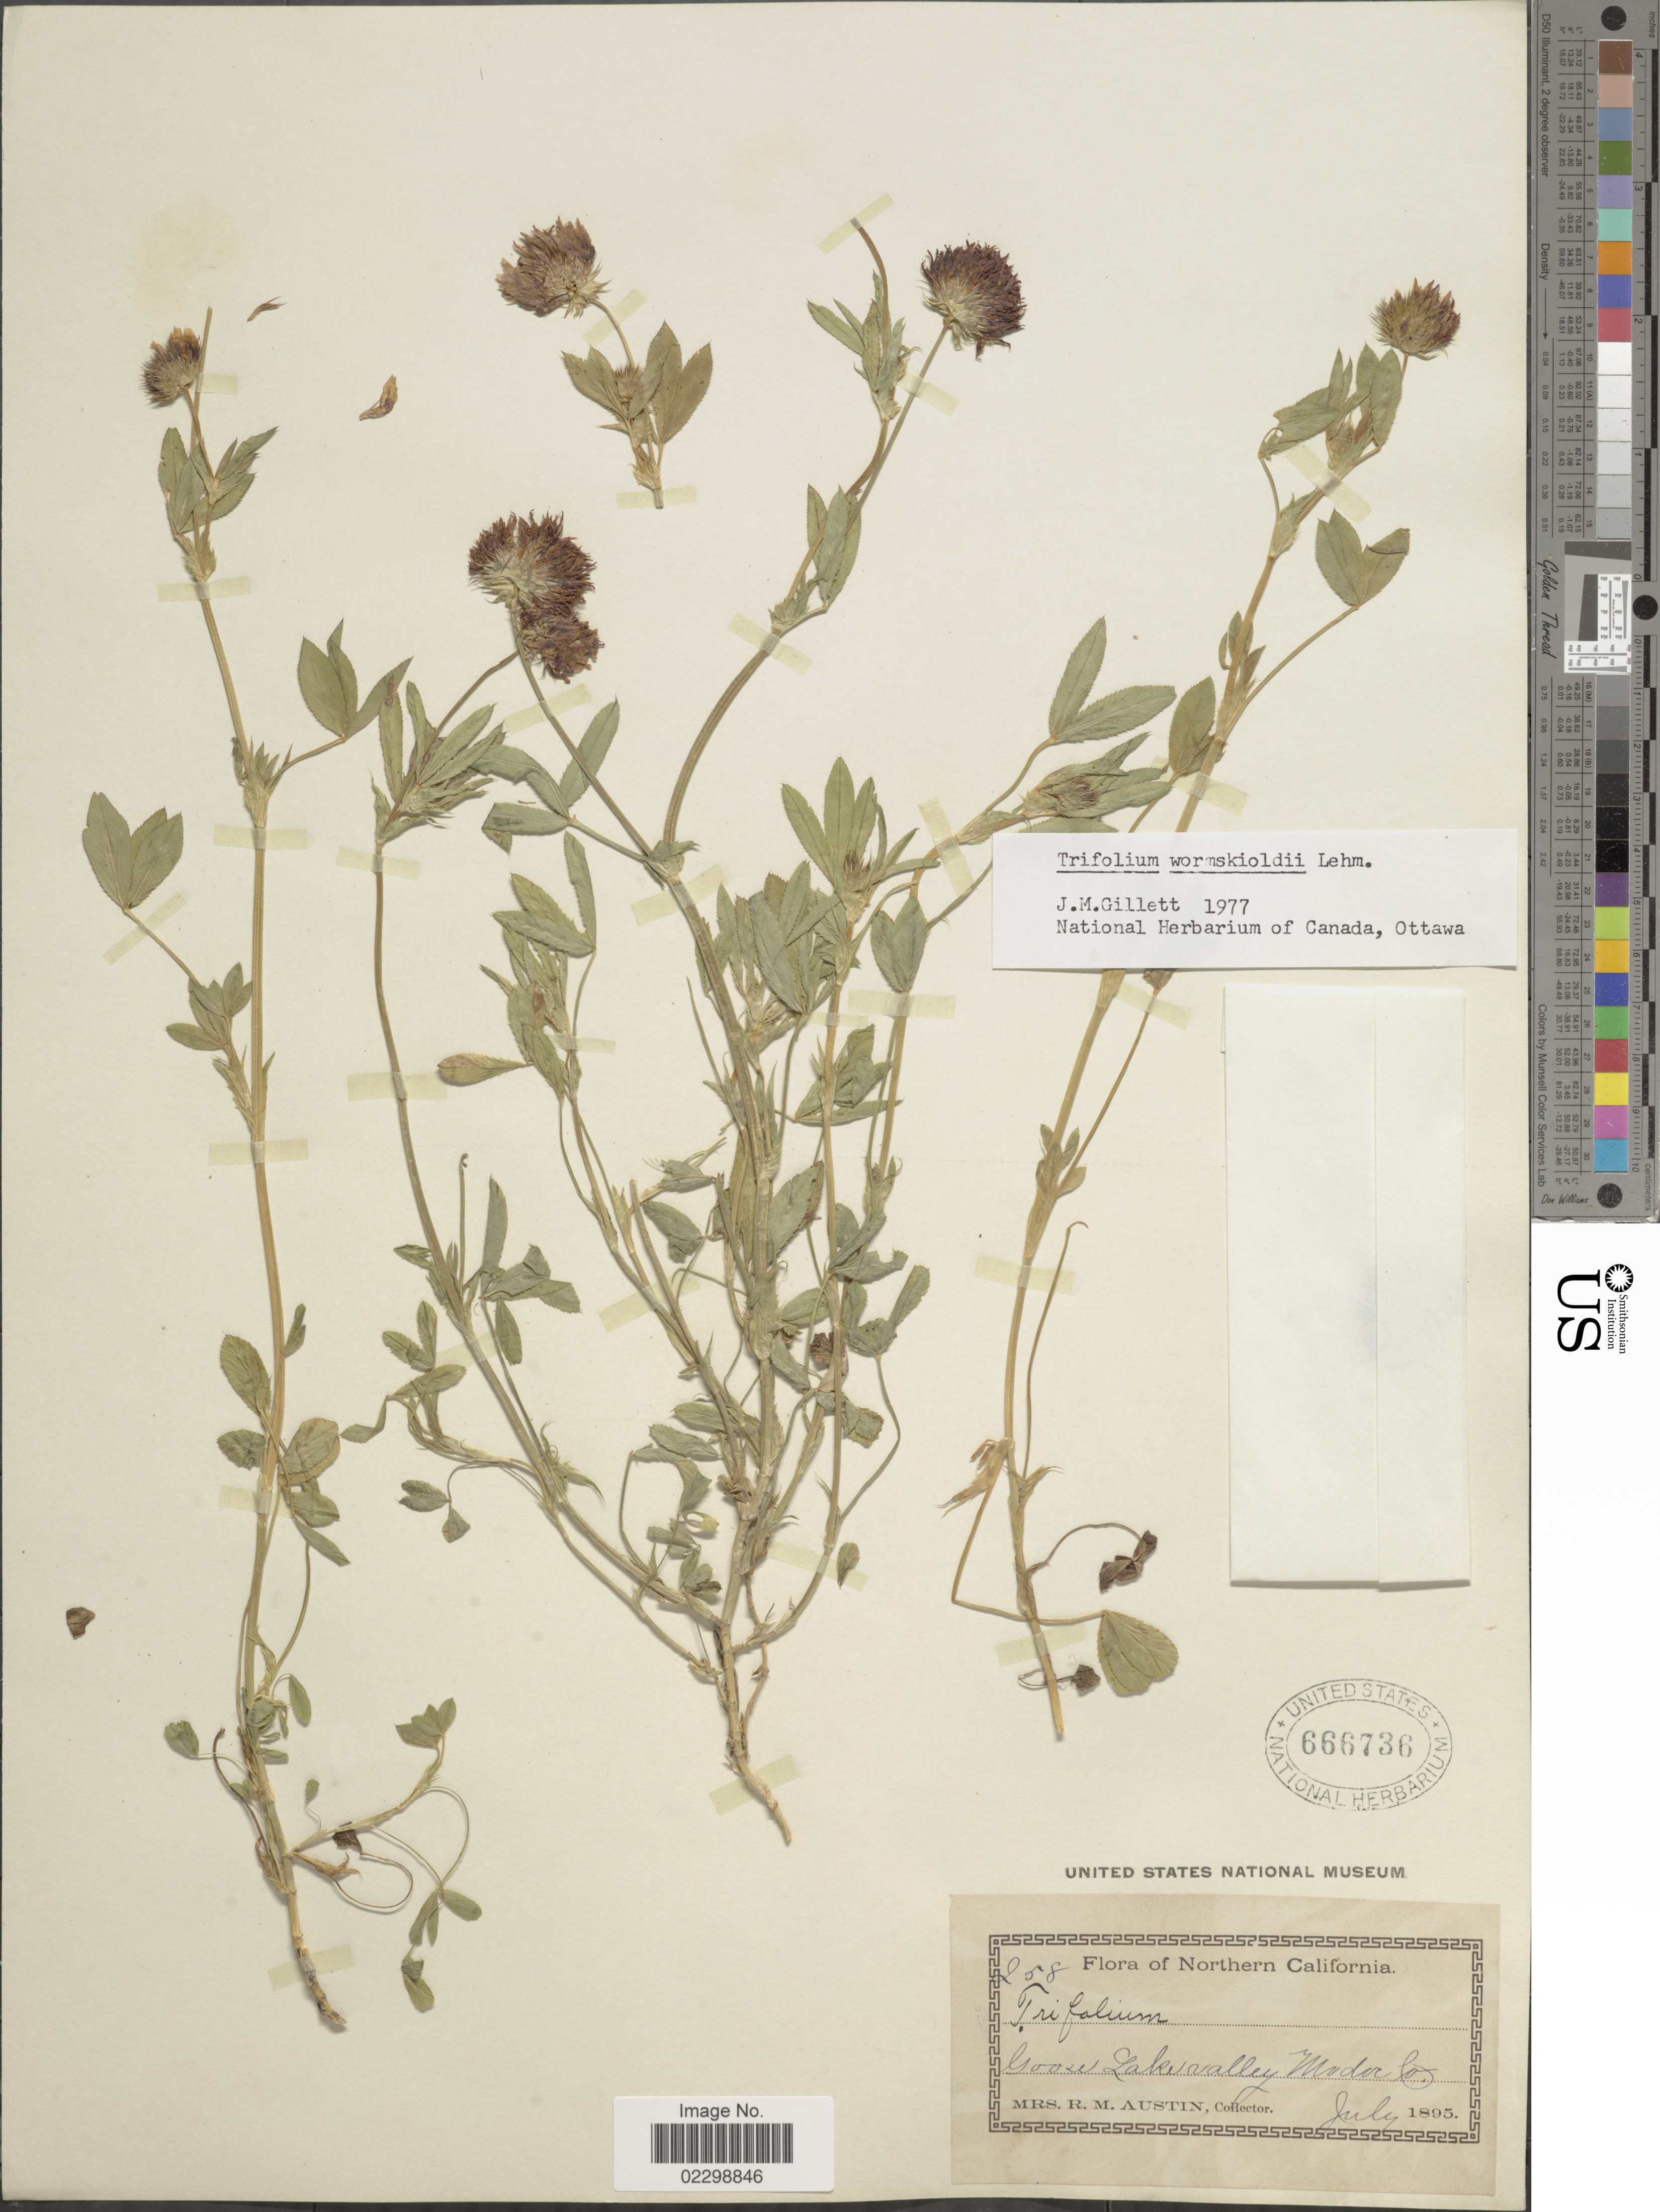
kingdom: Plantae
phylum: Tracheophyta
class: Magnoliopsida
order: Fabales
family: Fabaceae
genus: Trifolium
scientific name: Trifolium wormskioldii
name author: Lehm.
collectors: R. Austin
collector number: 258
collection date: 1895-07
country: United States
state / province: California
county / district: Modoc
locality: Northern California, Goose Lake valley Modoc Co.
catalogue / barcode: US 666736